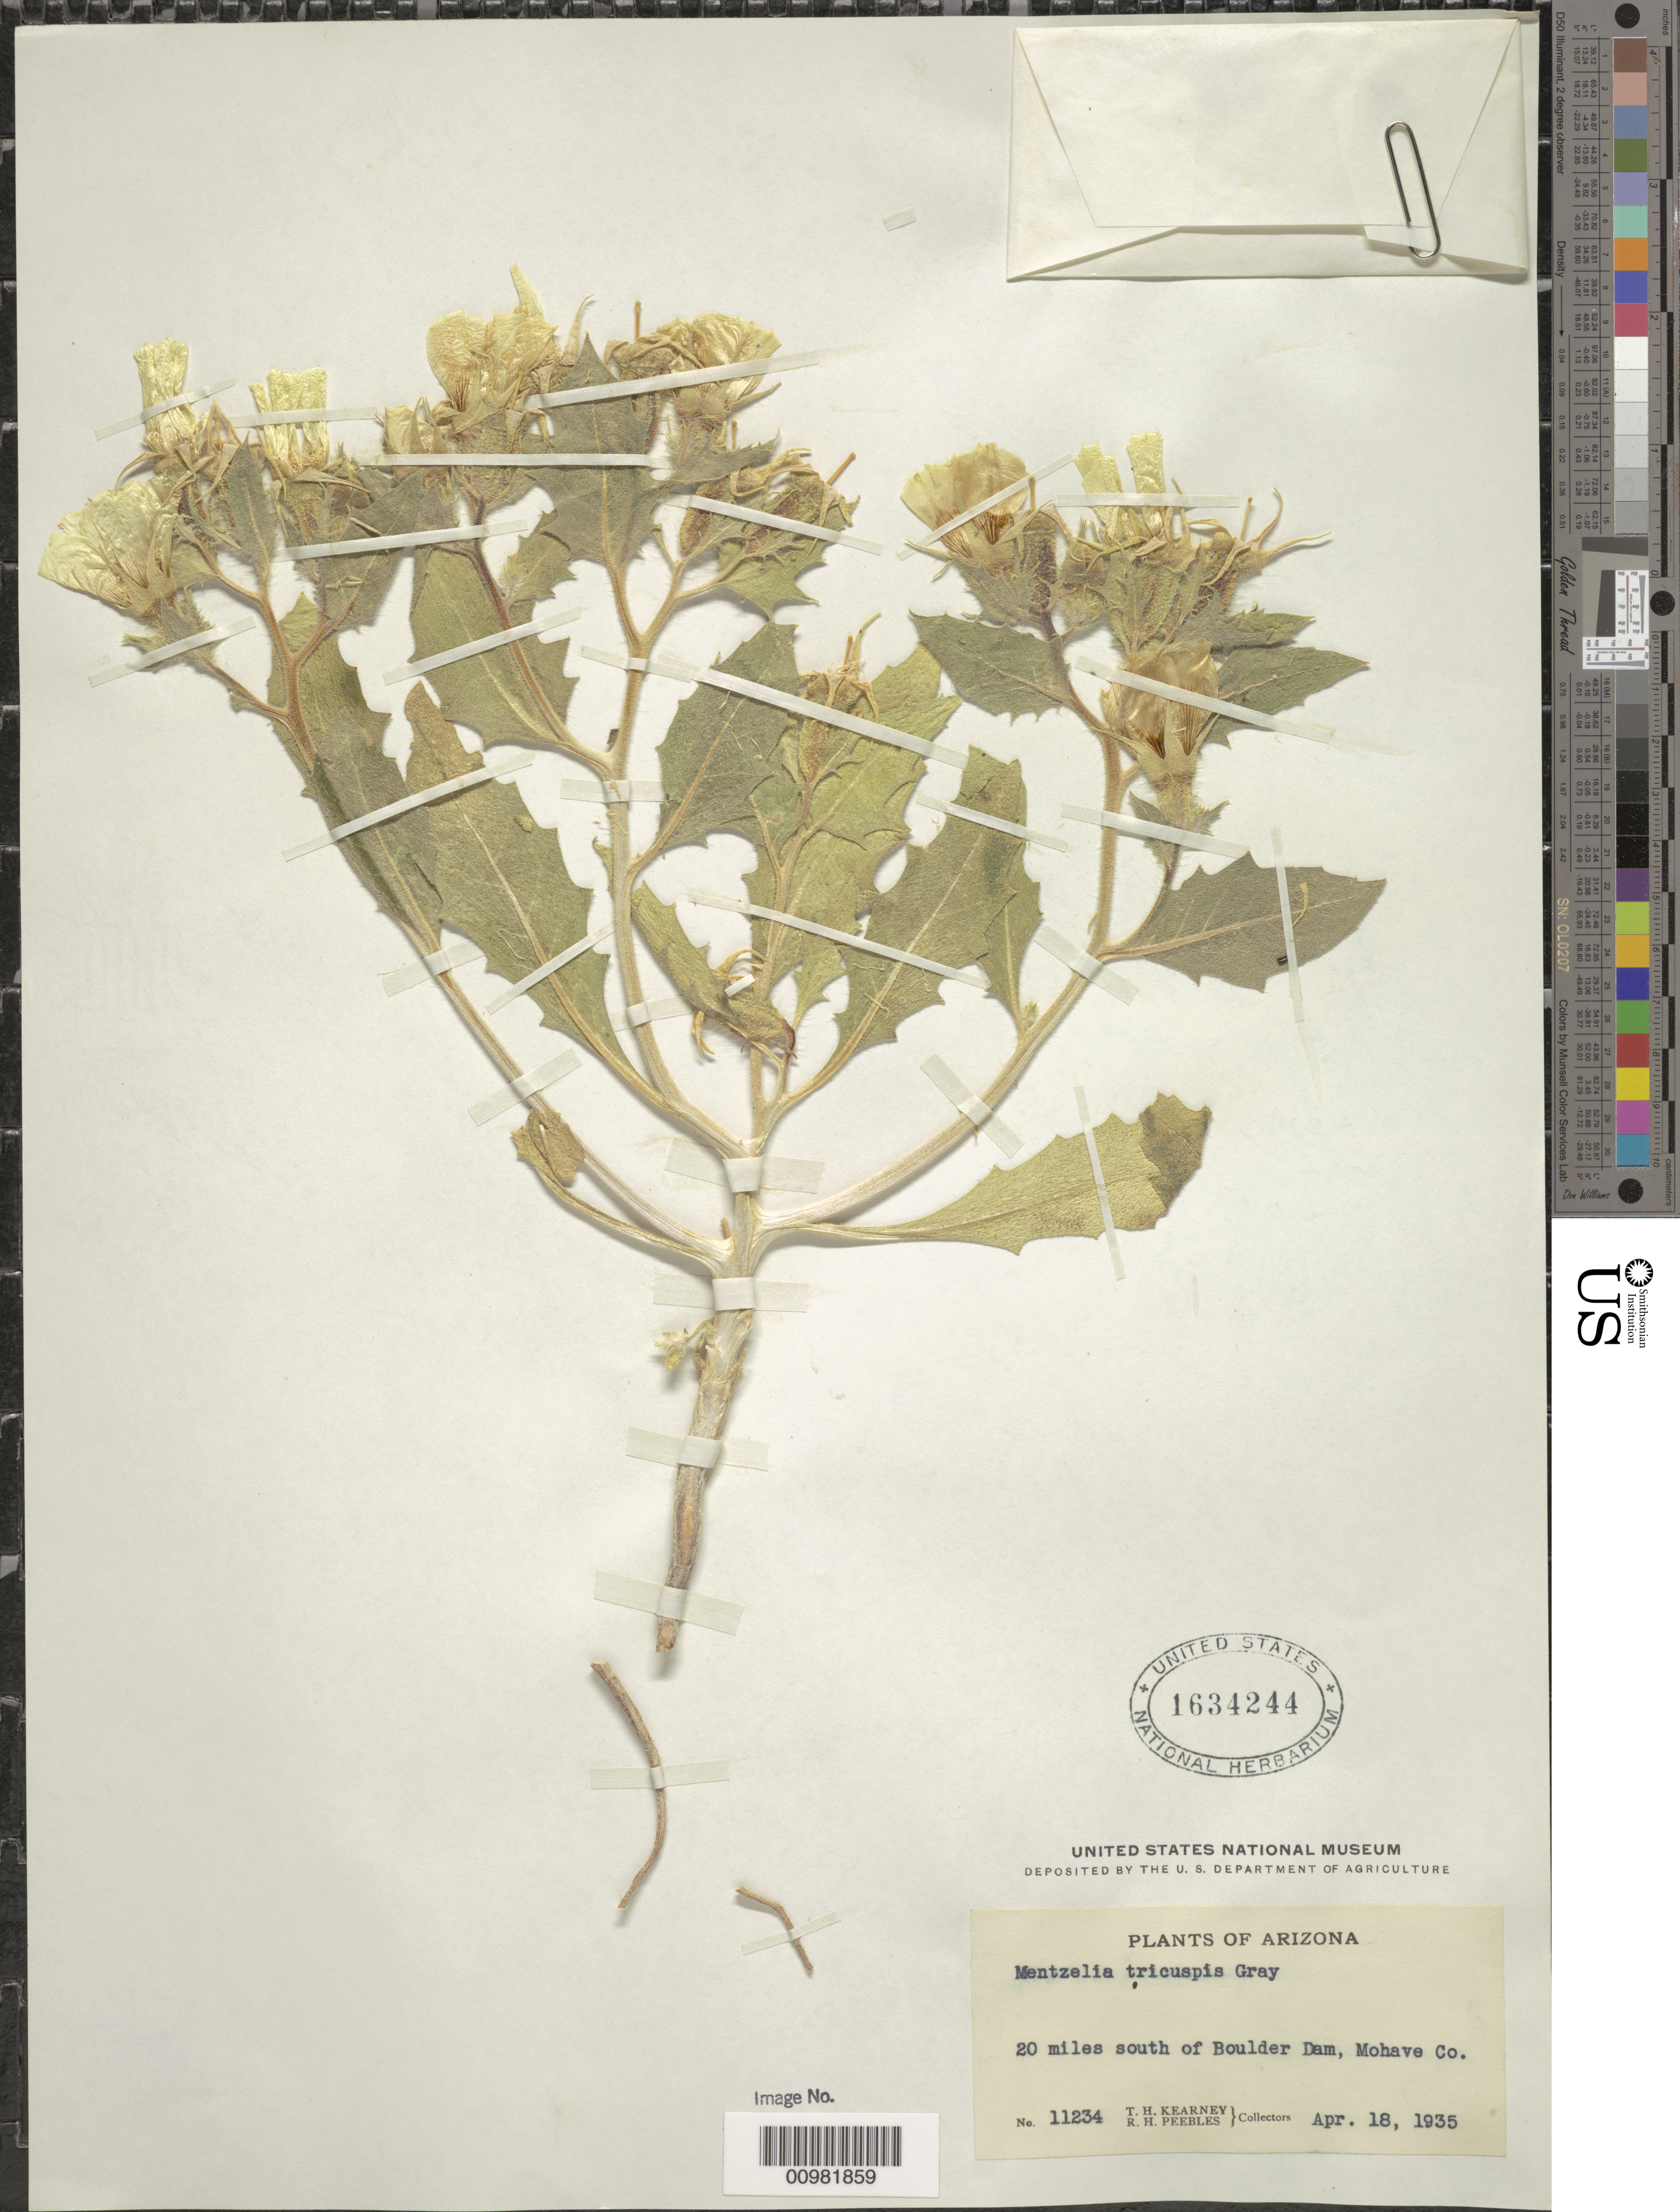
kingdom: Plantae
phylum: Tracheophyta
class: Magnoliopsida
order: Cornales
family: Loasaceae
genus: Mentzelia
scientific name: Mentzelia tricuspis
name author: A. Gray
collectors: T. H. Kearney & R. H. Peebles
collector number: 11234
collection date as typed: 18 Apr 1935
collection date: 1935-04-18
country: United States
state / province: Arizona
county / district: Mohave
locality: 20 mi. S of Boulder Dam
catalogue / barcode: US 1634244